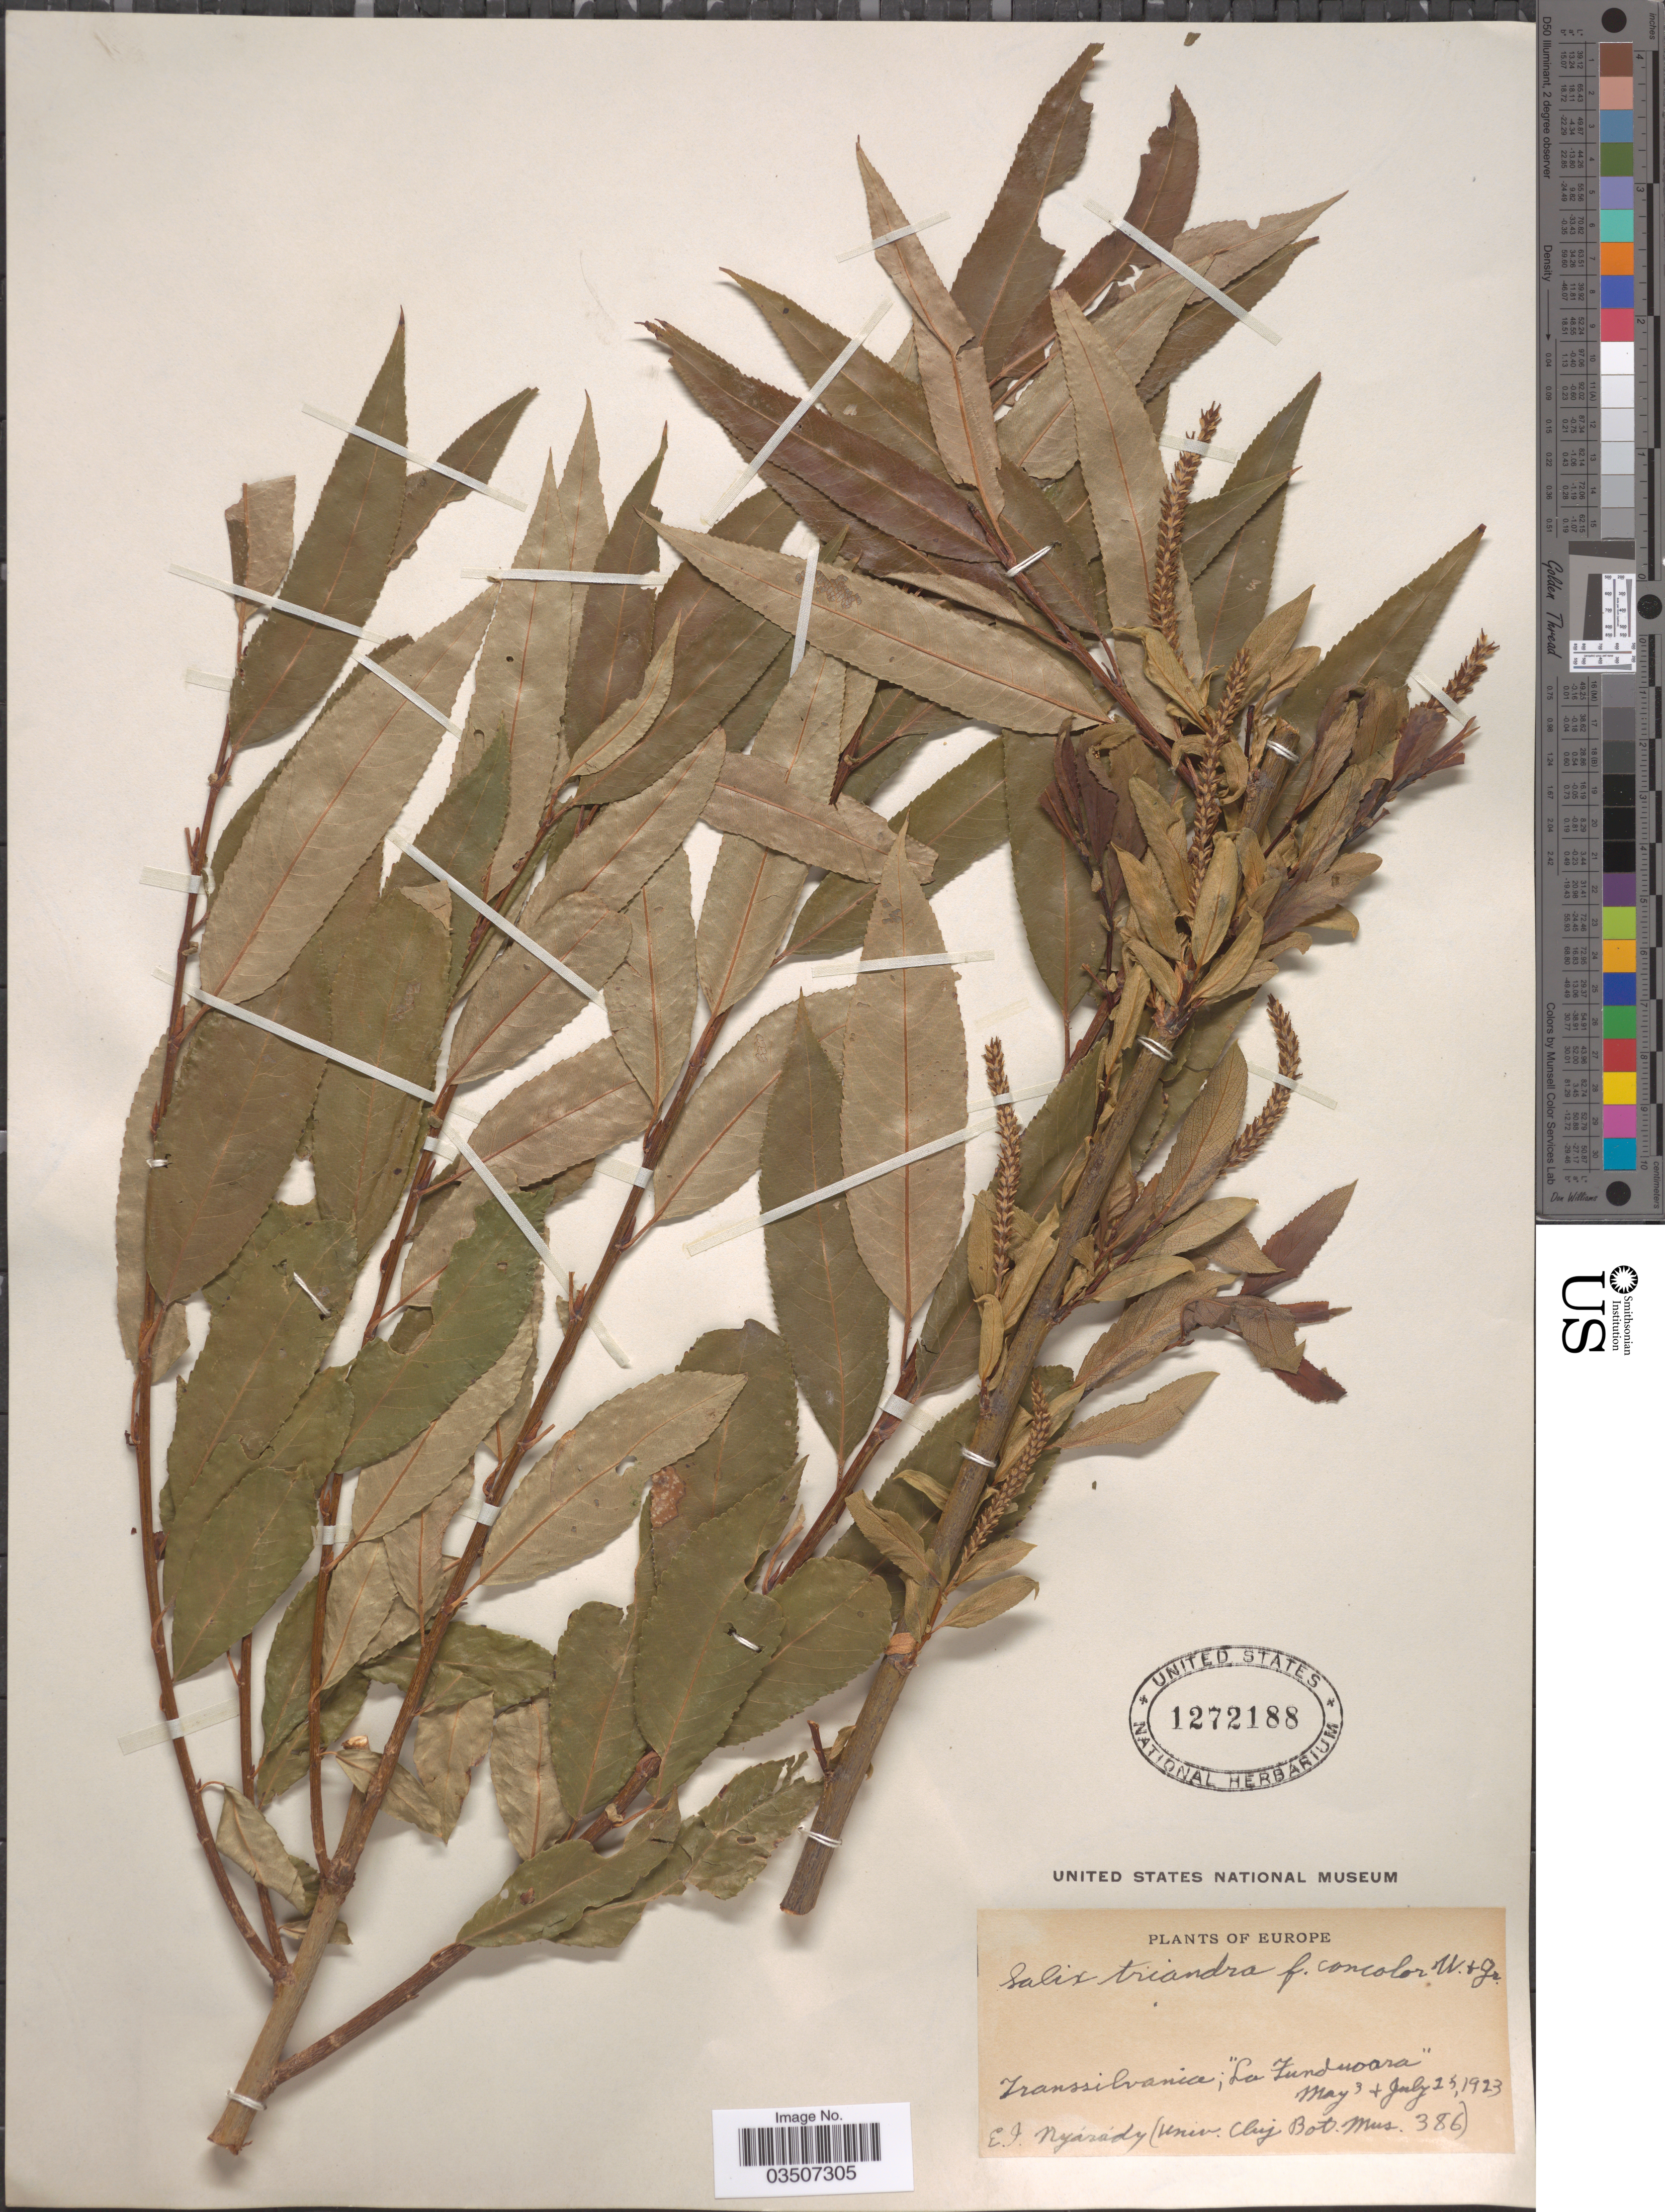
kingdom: Plantae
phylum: Tracheophyta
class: Magnoliopsida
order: Malpighiales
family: Salicaceae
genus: Salix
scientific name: Salix triandra var. concolor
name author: Koch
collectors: E. Nyárády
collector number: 386?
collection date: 1923-05-03/1923-07-15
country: Romania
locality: Europe. Transsilvania; "La Funduoara".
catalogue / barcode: US 1272188